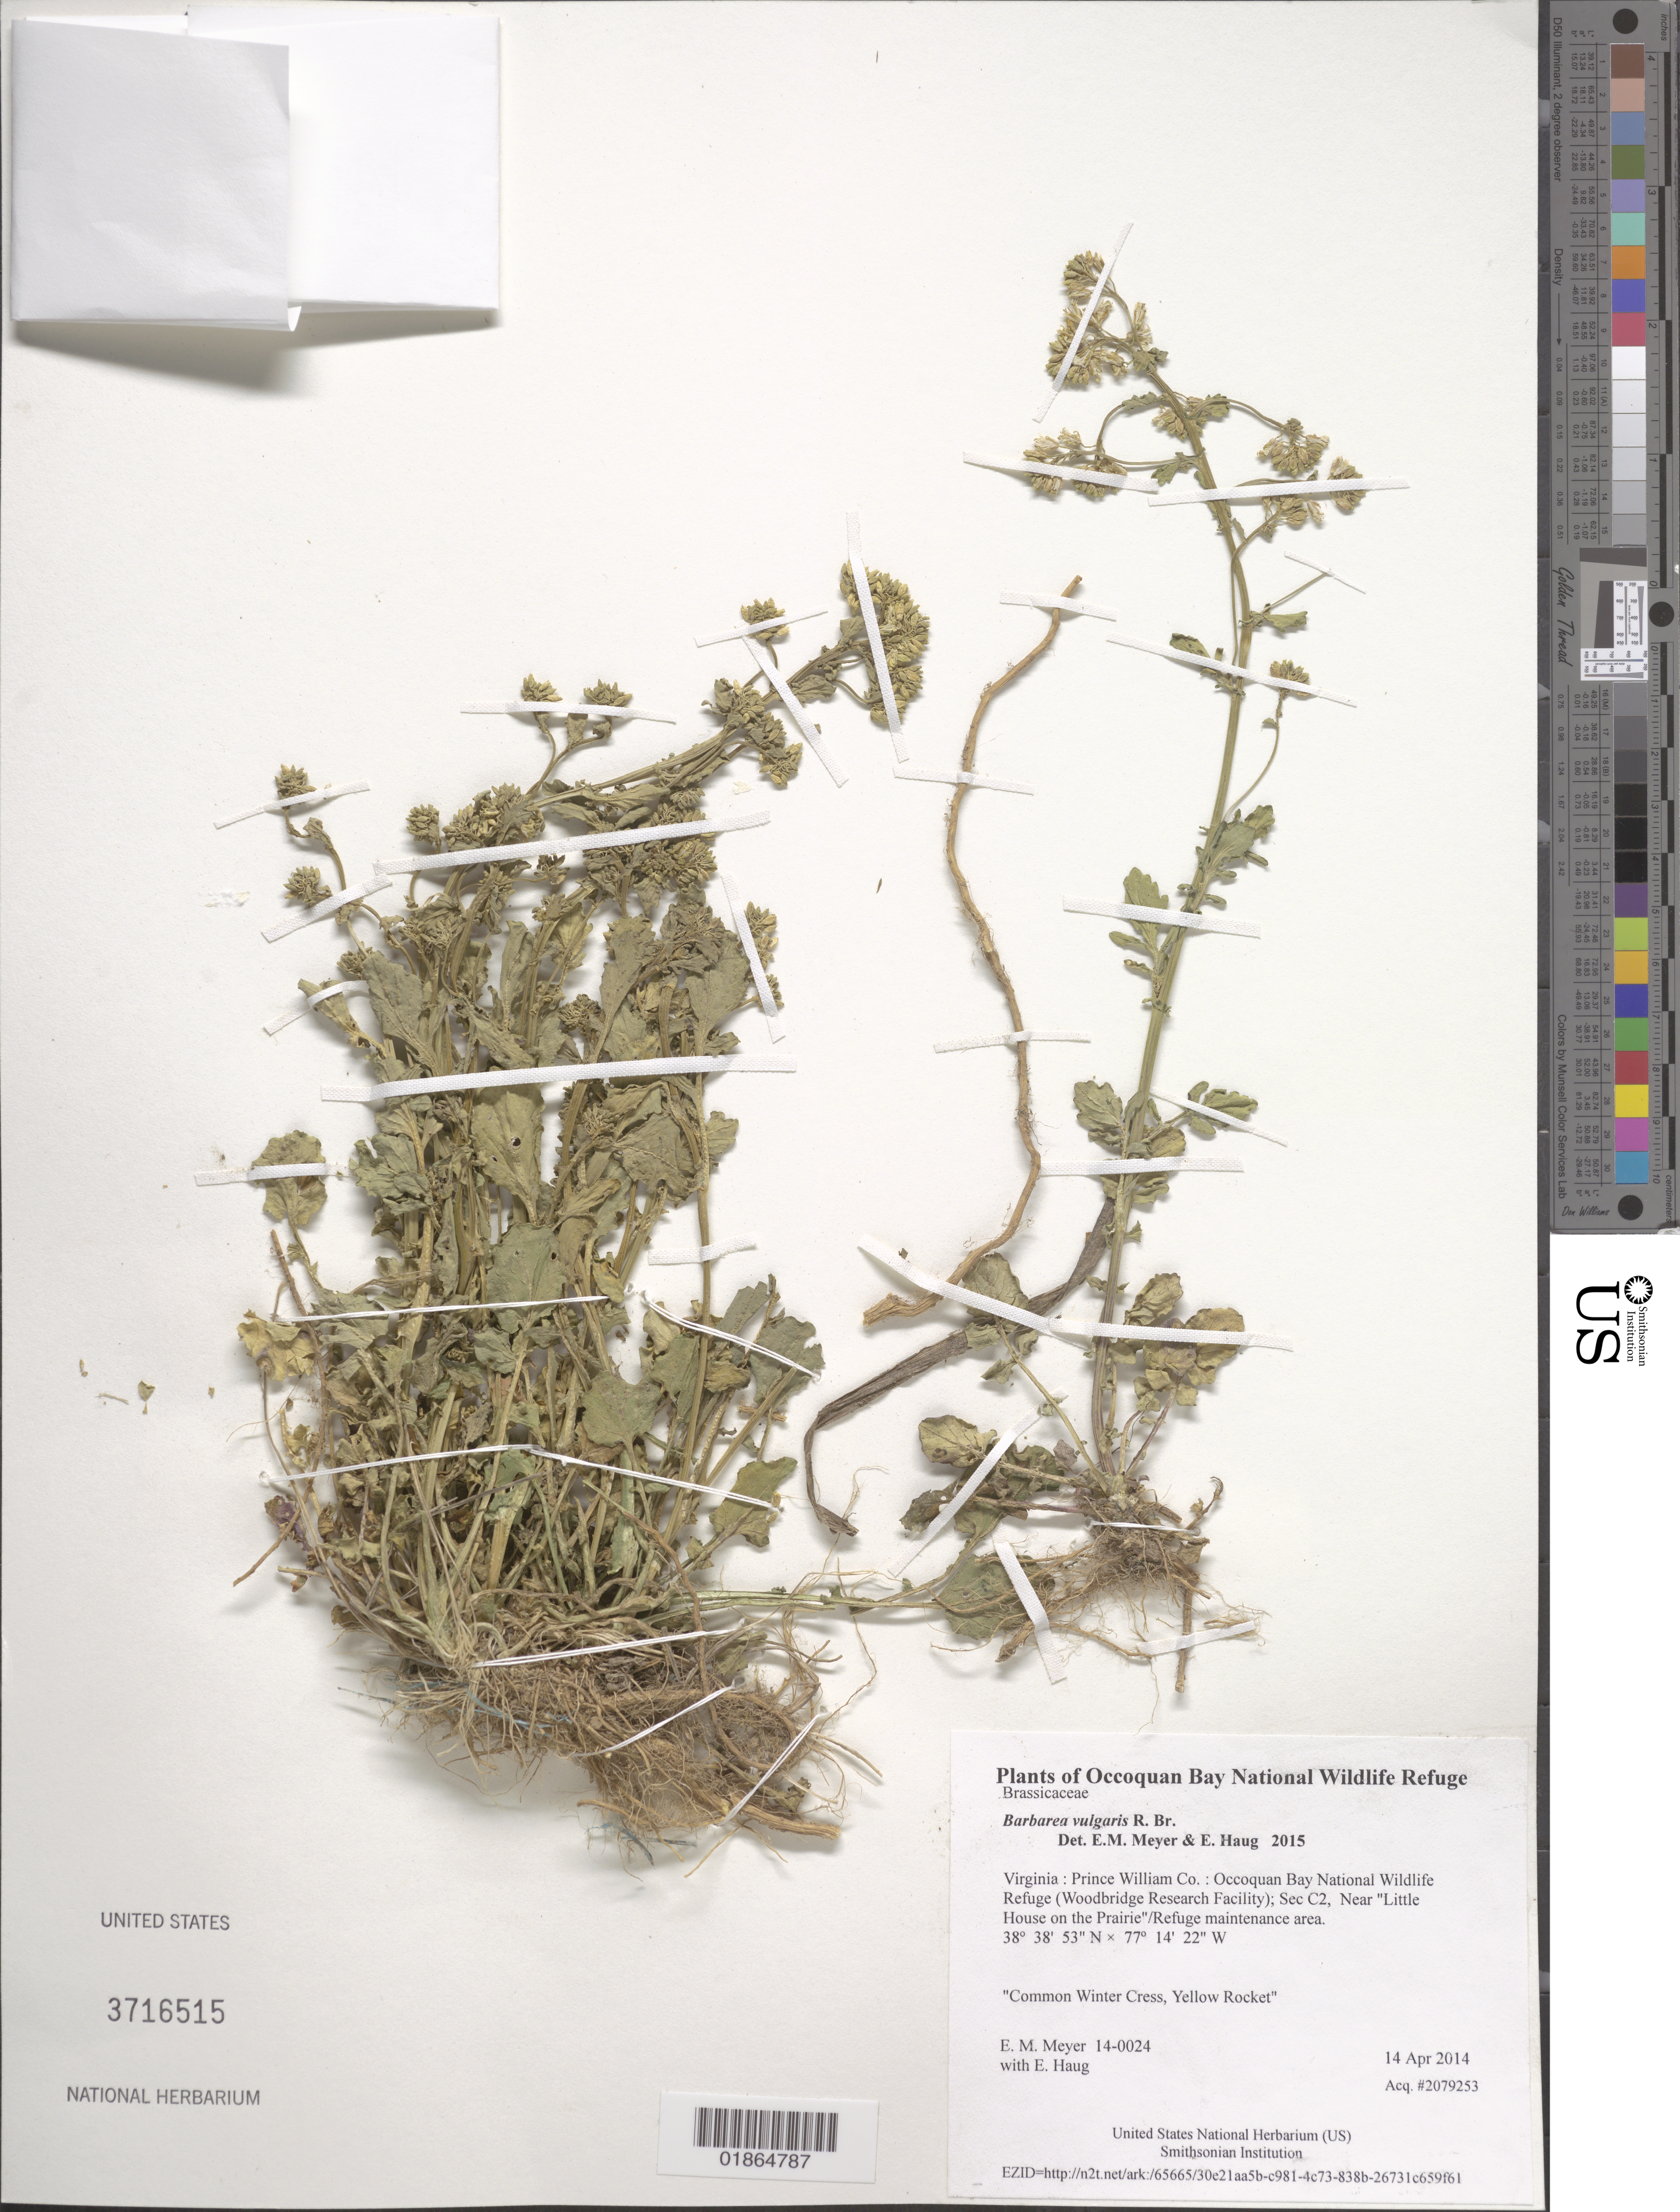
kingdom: Plantae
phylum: Tracheophyta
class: Magnoliopsida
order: Brassicales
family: Brassicaceae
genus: Barbarea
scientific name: Barbarea vulgaris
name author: W.T. Aiton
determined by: Meyer, E. M.; Haug, E.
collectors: E. M. Meyer & E. Haug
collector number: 14-0024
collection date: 2014-04-14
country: United States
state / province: Virginia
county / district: Prince William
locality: Occoquan Bay National Wildlife Refuge (Woodbridge Research Facility); Sec C2, Near "Little House on the Prairie"/Refuge maintenance area.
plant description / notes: Common Winter Cress, Yellow Rocket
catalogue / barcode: US 3716515